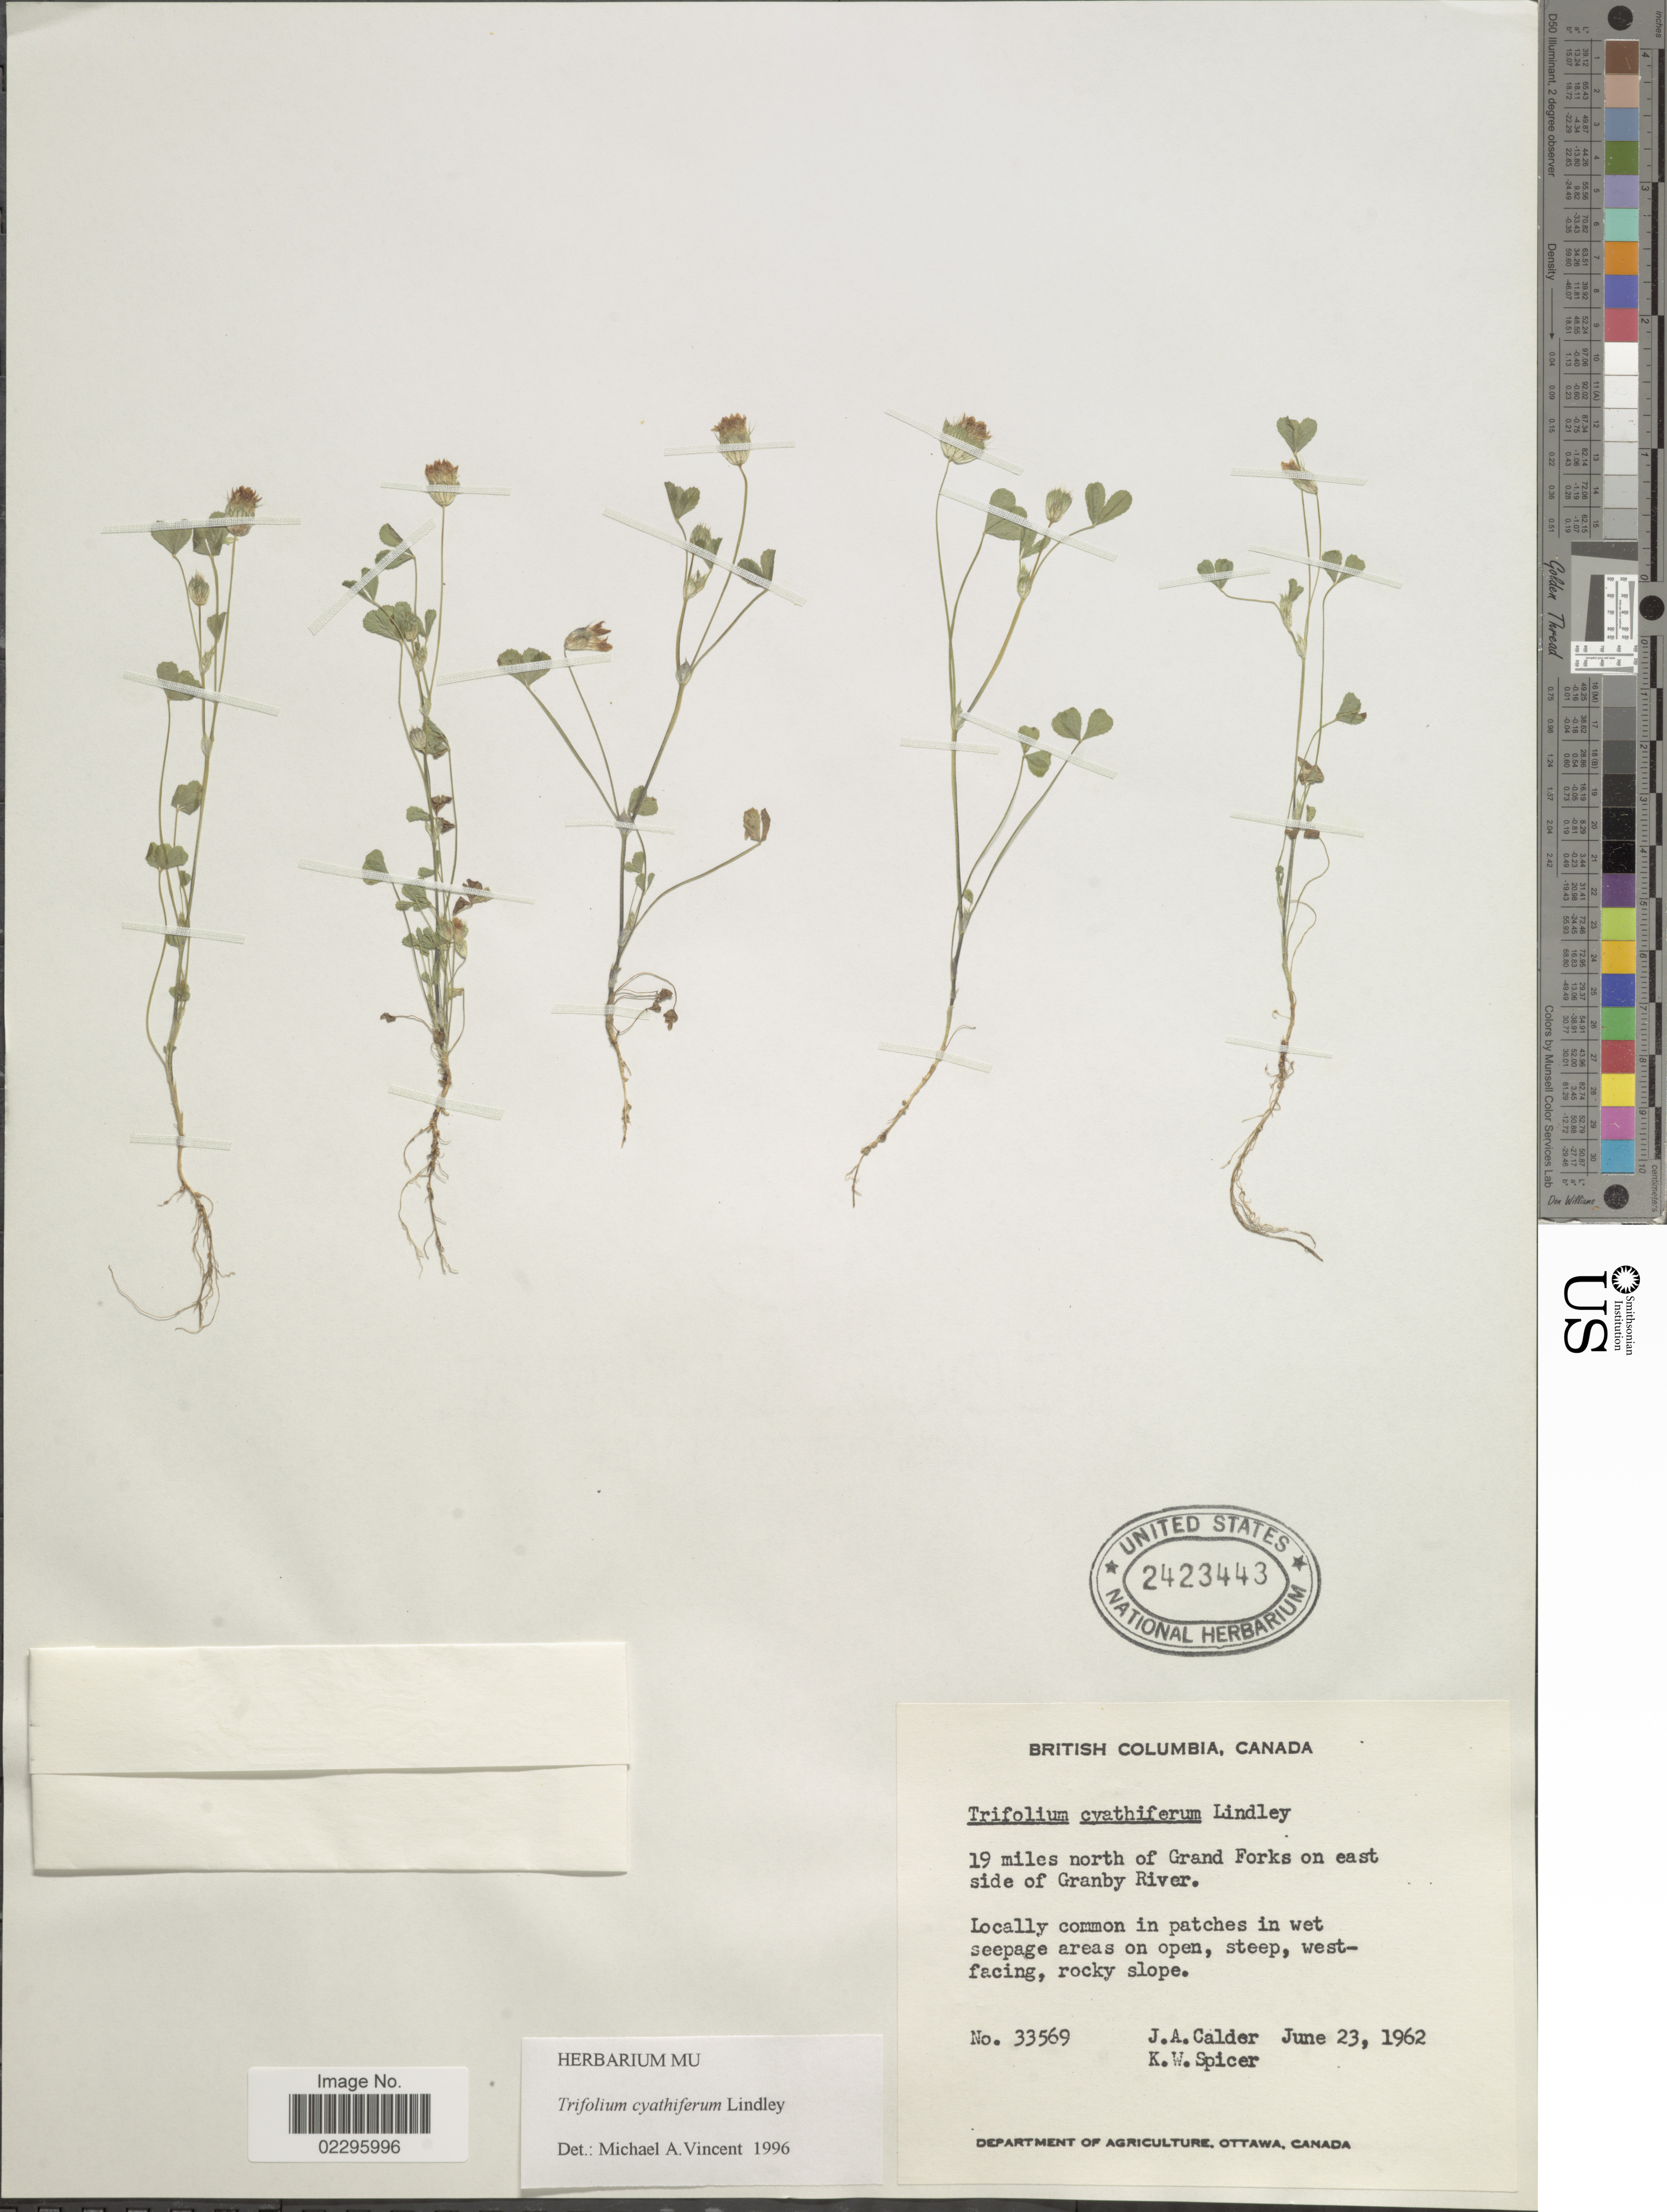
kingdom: Plantae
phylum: Tracheophyta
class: Magnoliopsida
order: Fabales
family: Fabaceae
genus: Trifolium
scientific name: Trifolium cyathiferum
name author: Lindl.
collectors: J. A. Calder & K. Spicer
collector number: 33569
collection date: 1962-06-23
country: Canada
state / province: British Columbia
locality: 19 miles north of Grand Forks on east side of Granby River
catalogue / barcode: US 2423443